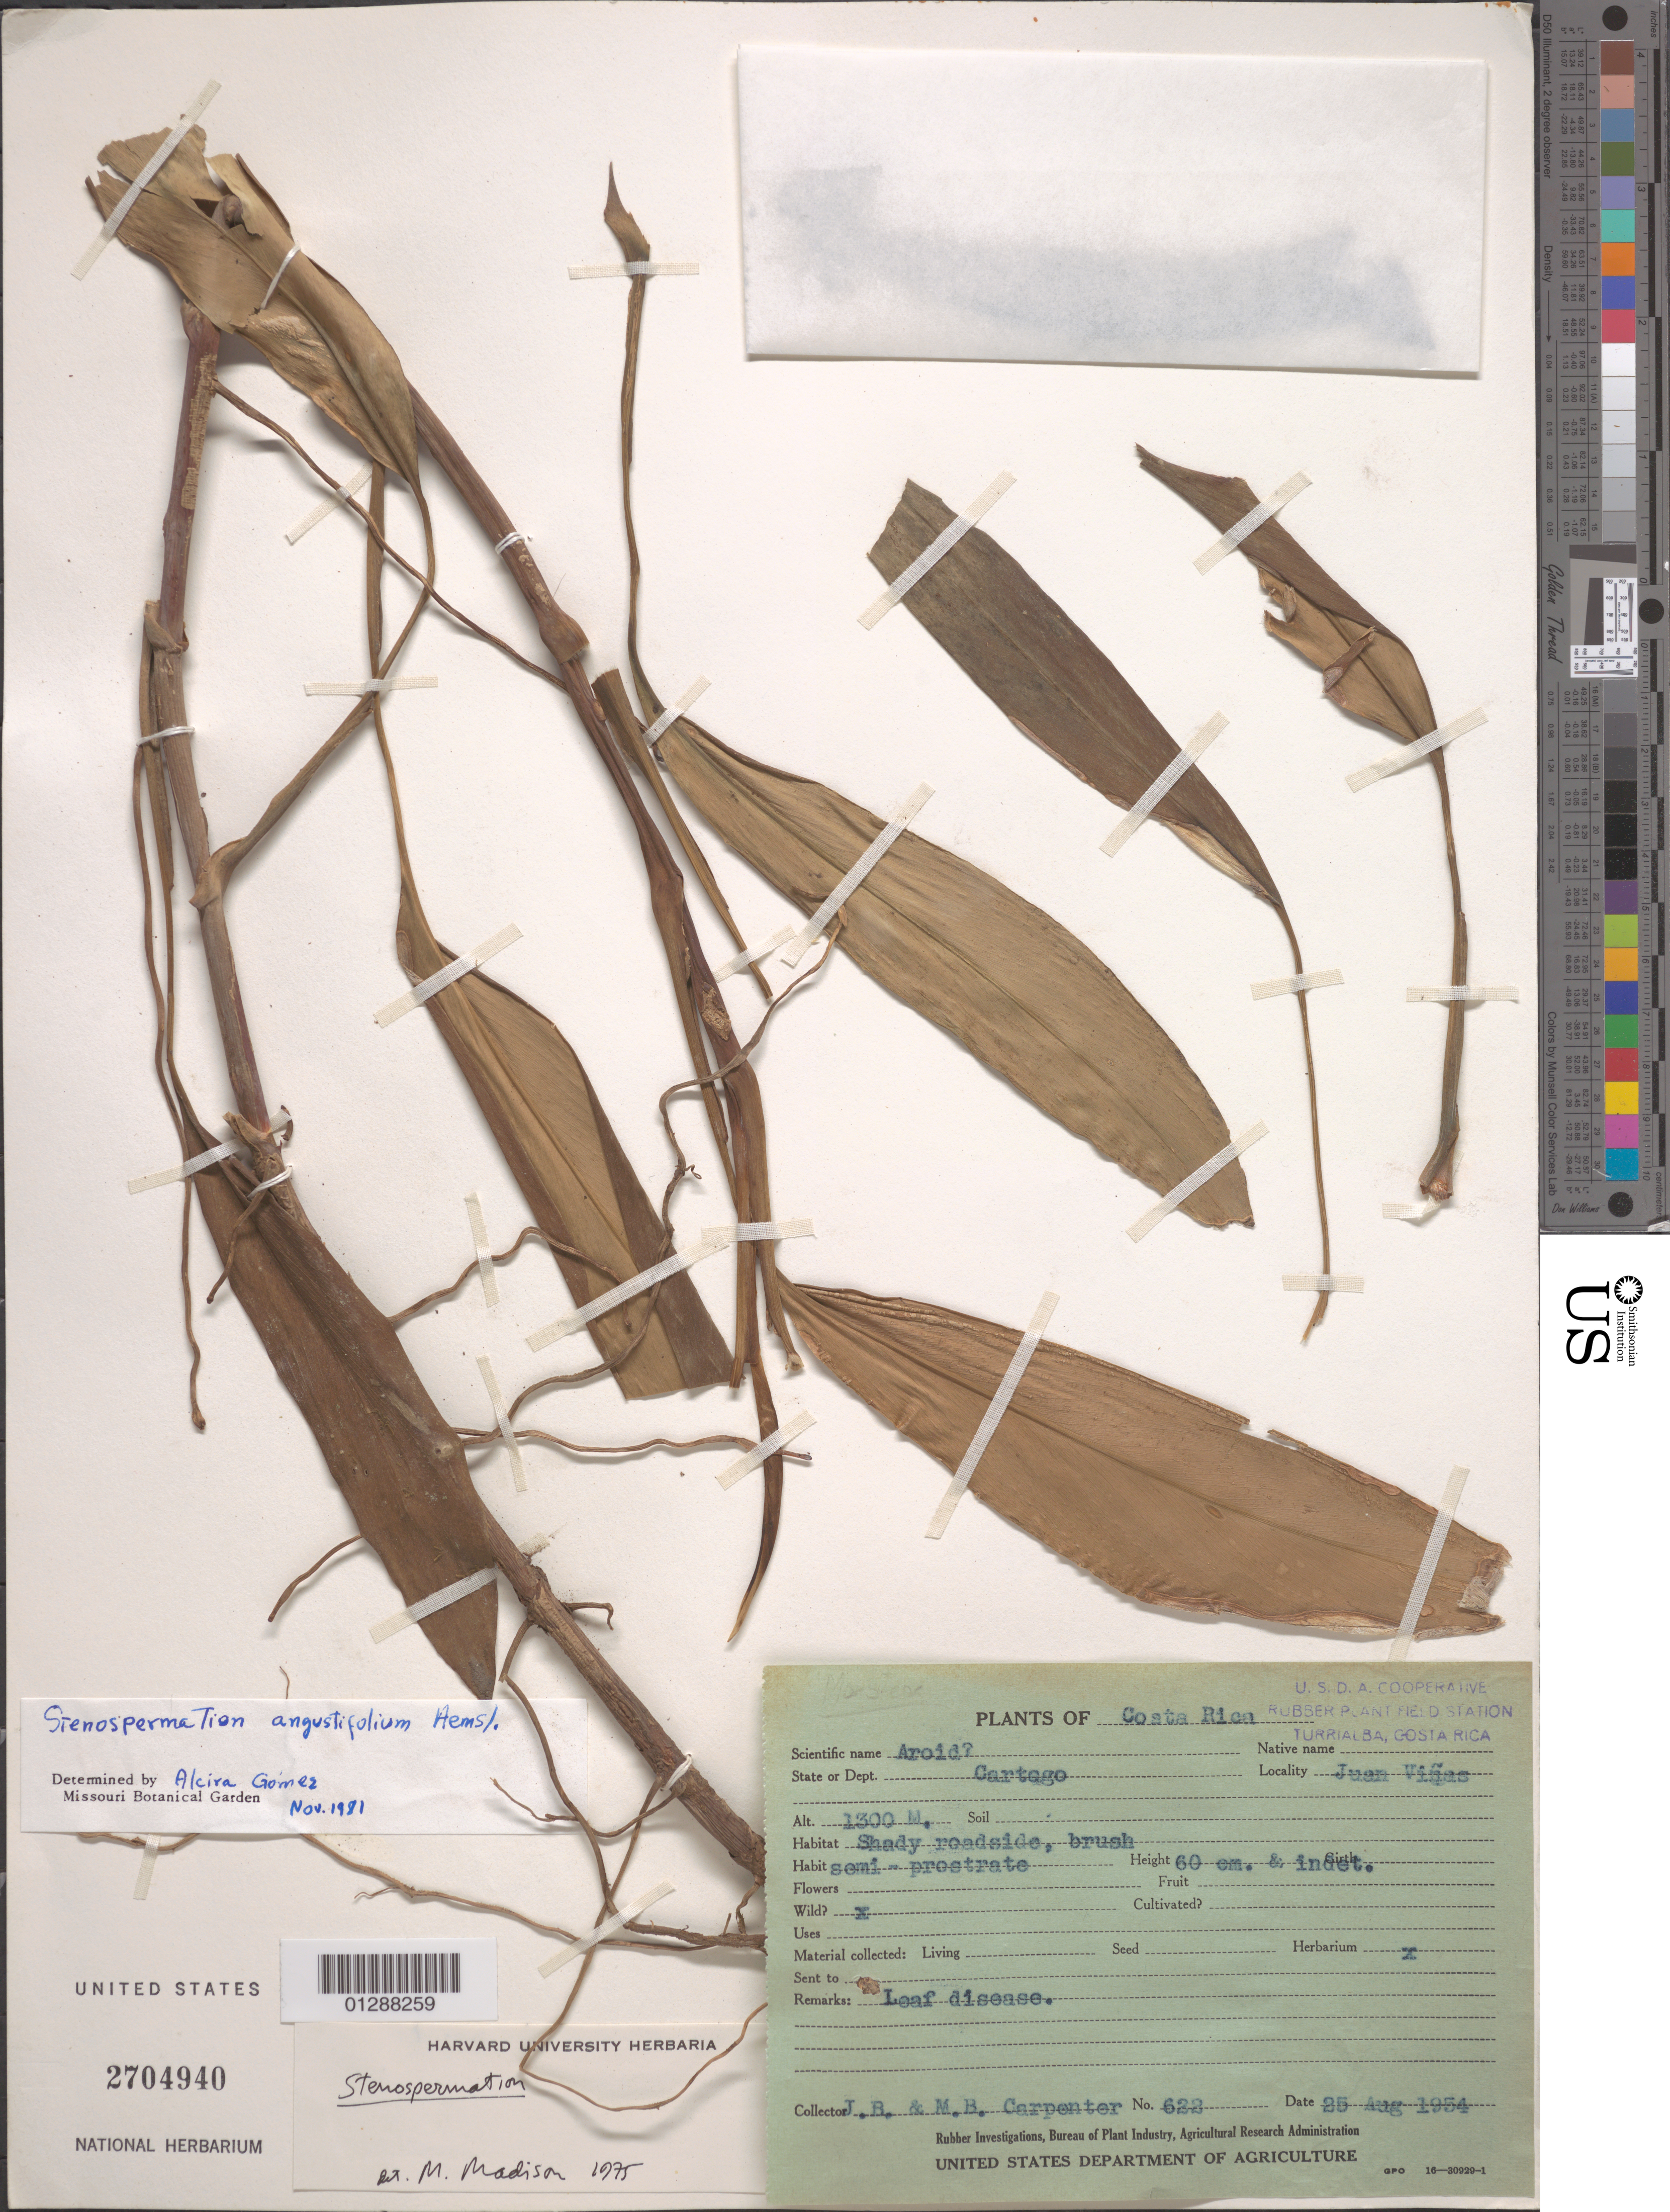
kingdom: Plantae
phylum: Tracheophyta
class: Liliopsida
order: Alismatales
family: Araceae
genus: Stenospermation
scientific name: Stenospermation angustifolium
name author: Hemsl.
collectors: J. Carpenter & M. Carpenter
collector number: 622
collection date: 1954-08-25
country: Costa Rica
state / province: Cartago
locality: State or Dept. Cartago. Juan Viñas.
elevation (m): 1300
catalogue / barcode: US 2704940